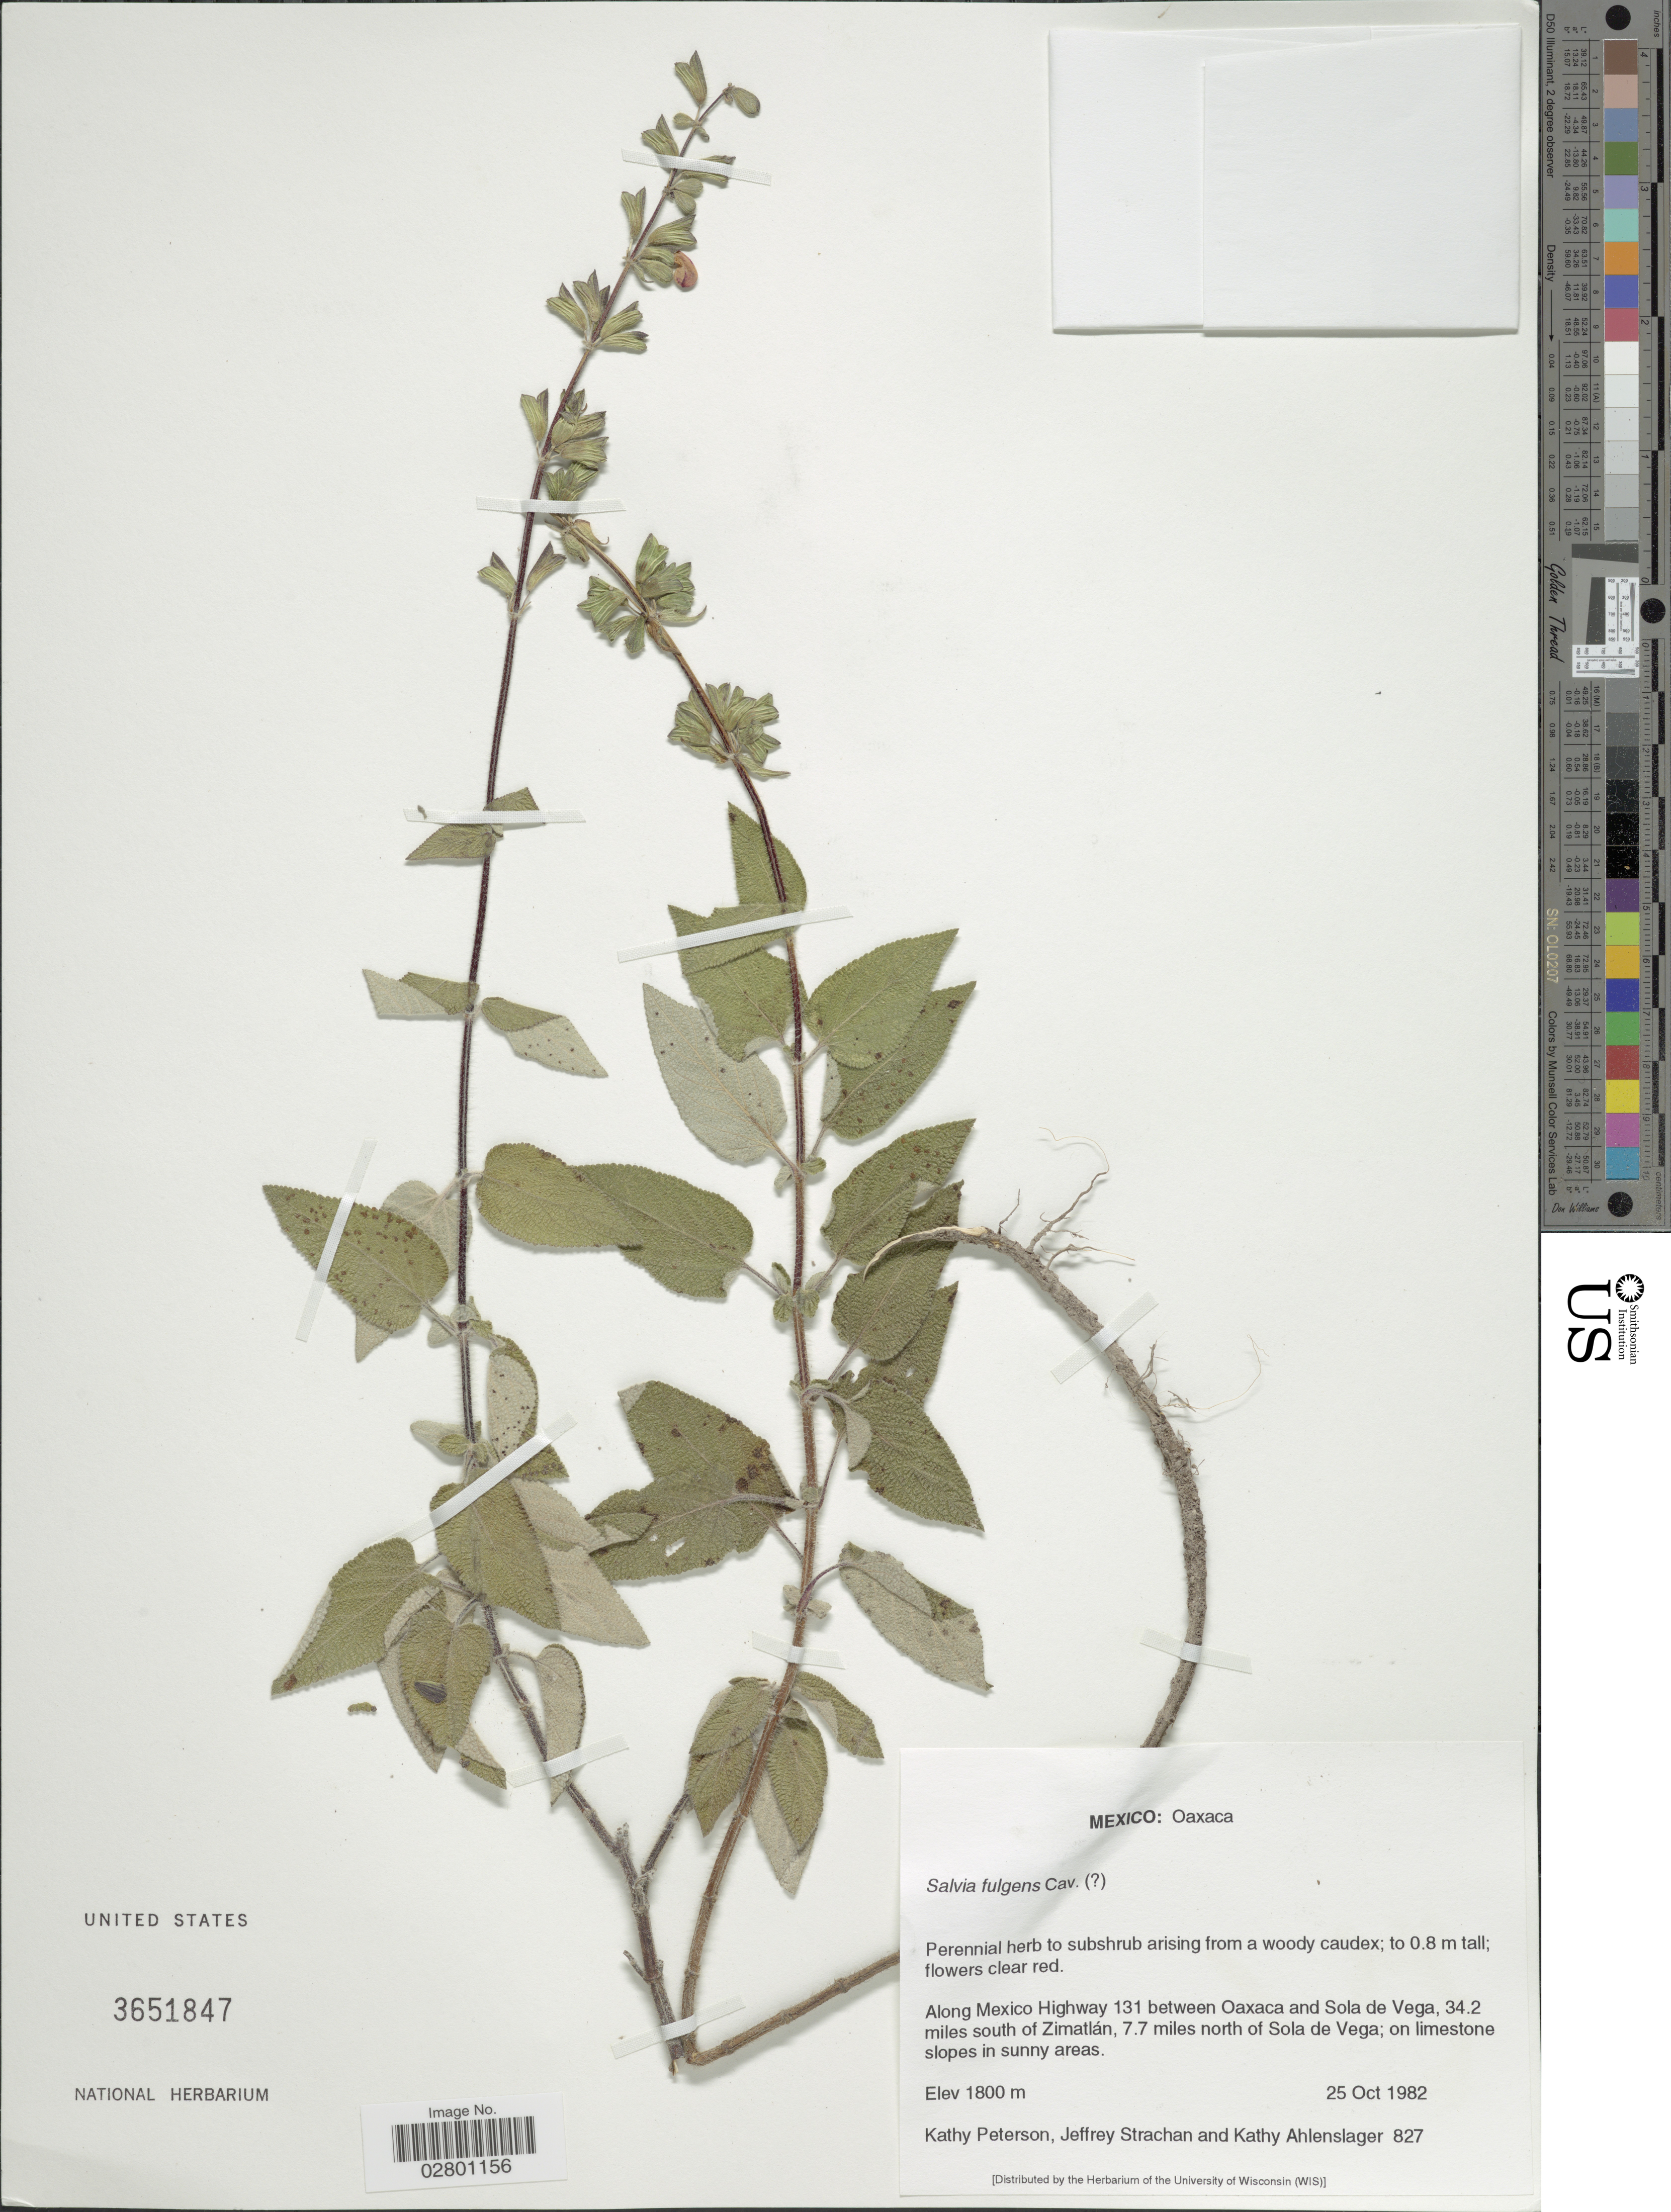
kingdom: Plantae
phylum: Tracheophyta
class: Magnoliopsida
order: Lamiales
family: Lamiaceae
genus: Salvia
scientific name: Salvia fulgens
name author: Cav.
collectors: K. Peterson, J. Strachan & K. Ahlenslager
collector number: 827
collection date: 1982-10-25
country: Mexico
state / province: Oaxaca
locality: Along Mexico Highway 131 between Oaxaca and Sola de Vega, 34.2 miles south of Zimatlán, 7.7 miles north of Sola de Vega; on limestone slopes in sunny areas.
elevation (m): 1800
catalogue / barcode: US 3651847